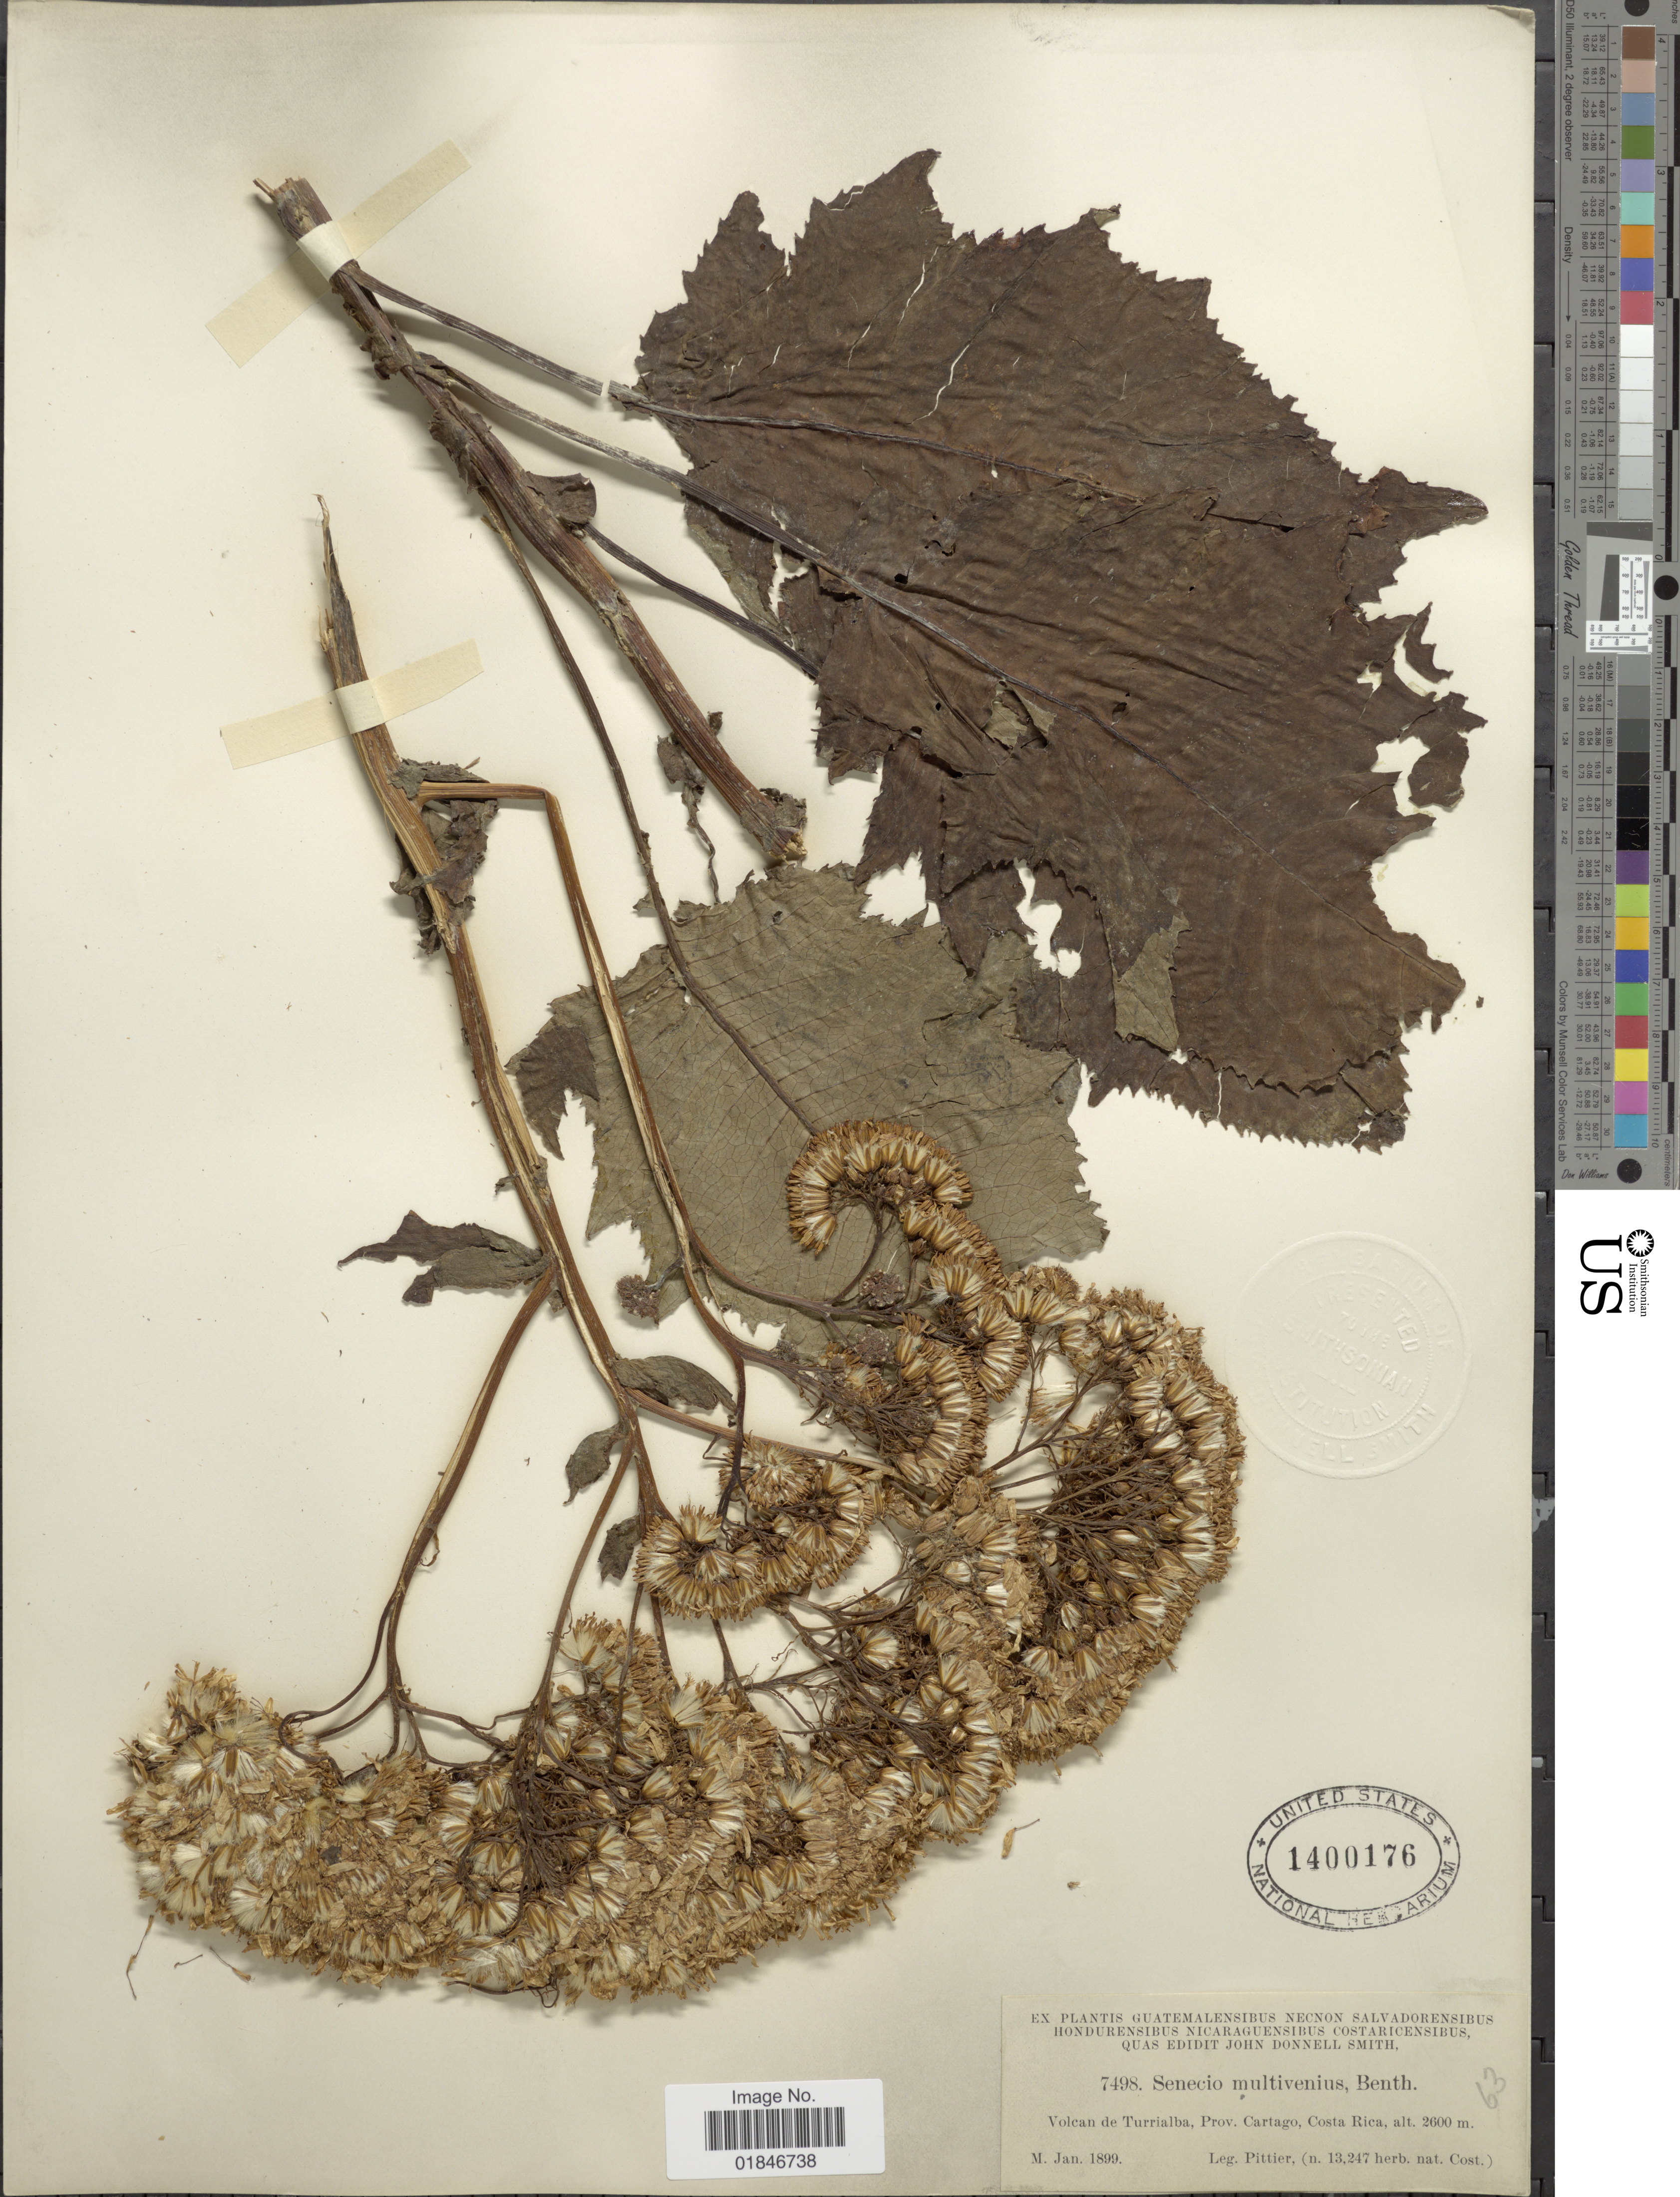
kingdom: Plantae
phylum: Tracheophyta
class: Magnoliopsida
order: Asterales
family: Asteraceae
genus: Jessea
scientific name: Jessea multivenia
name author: (Benth.) H. Rob. & Cuatrec.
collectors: J. Donnell Smith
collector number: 7498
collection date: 1899-01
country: Costa Rica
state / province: Cartago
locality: Volcan de Turrialba, Prov. Cartago, Costa Rica.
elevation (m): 2600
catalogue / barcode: US 1400176